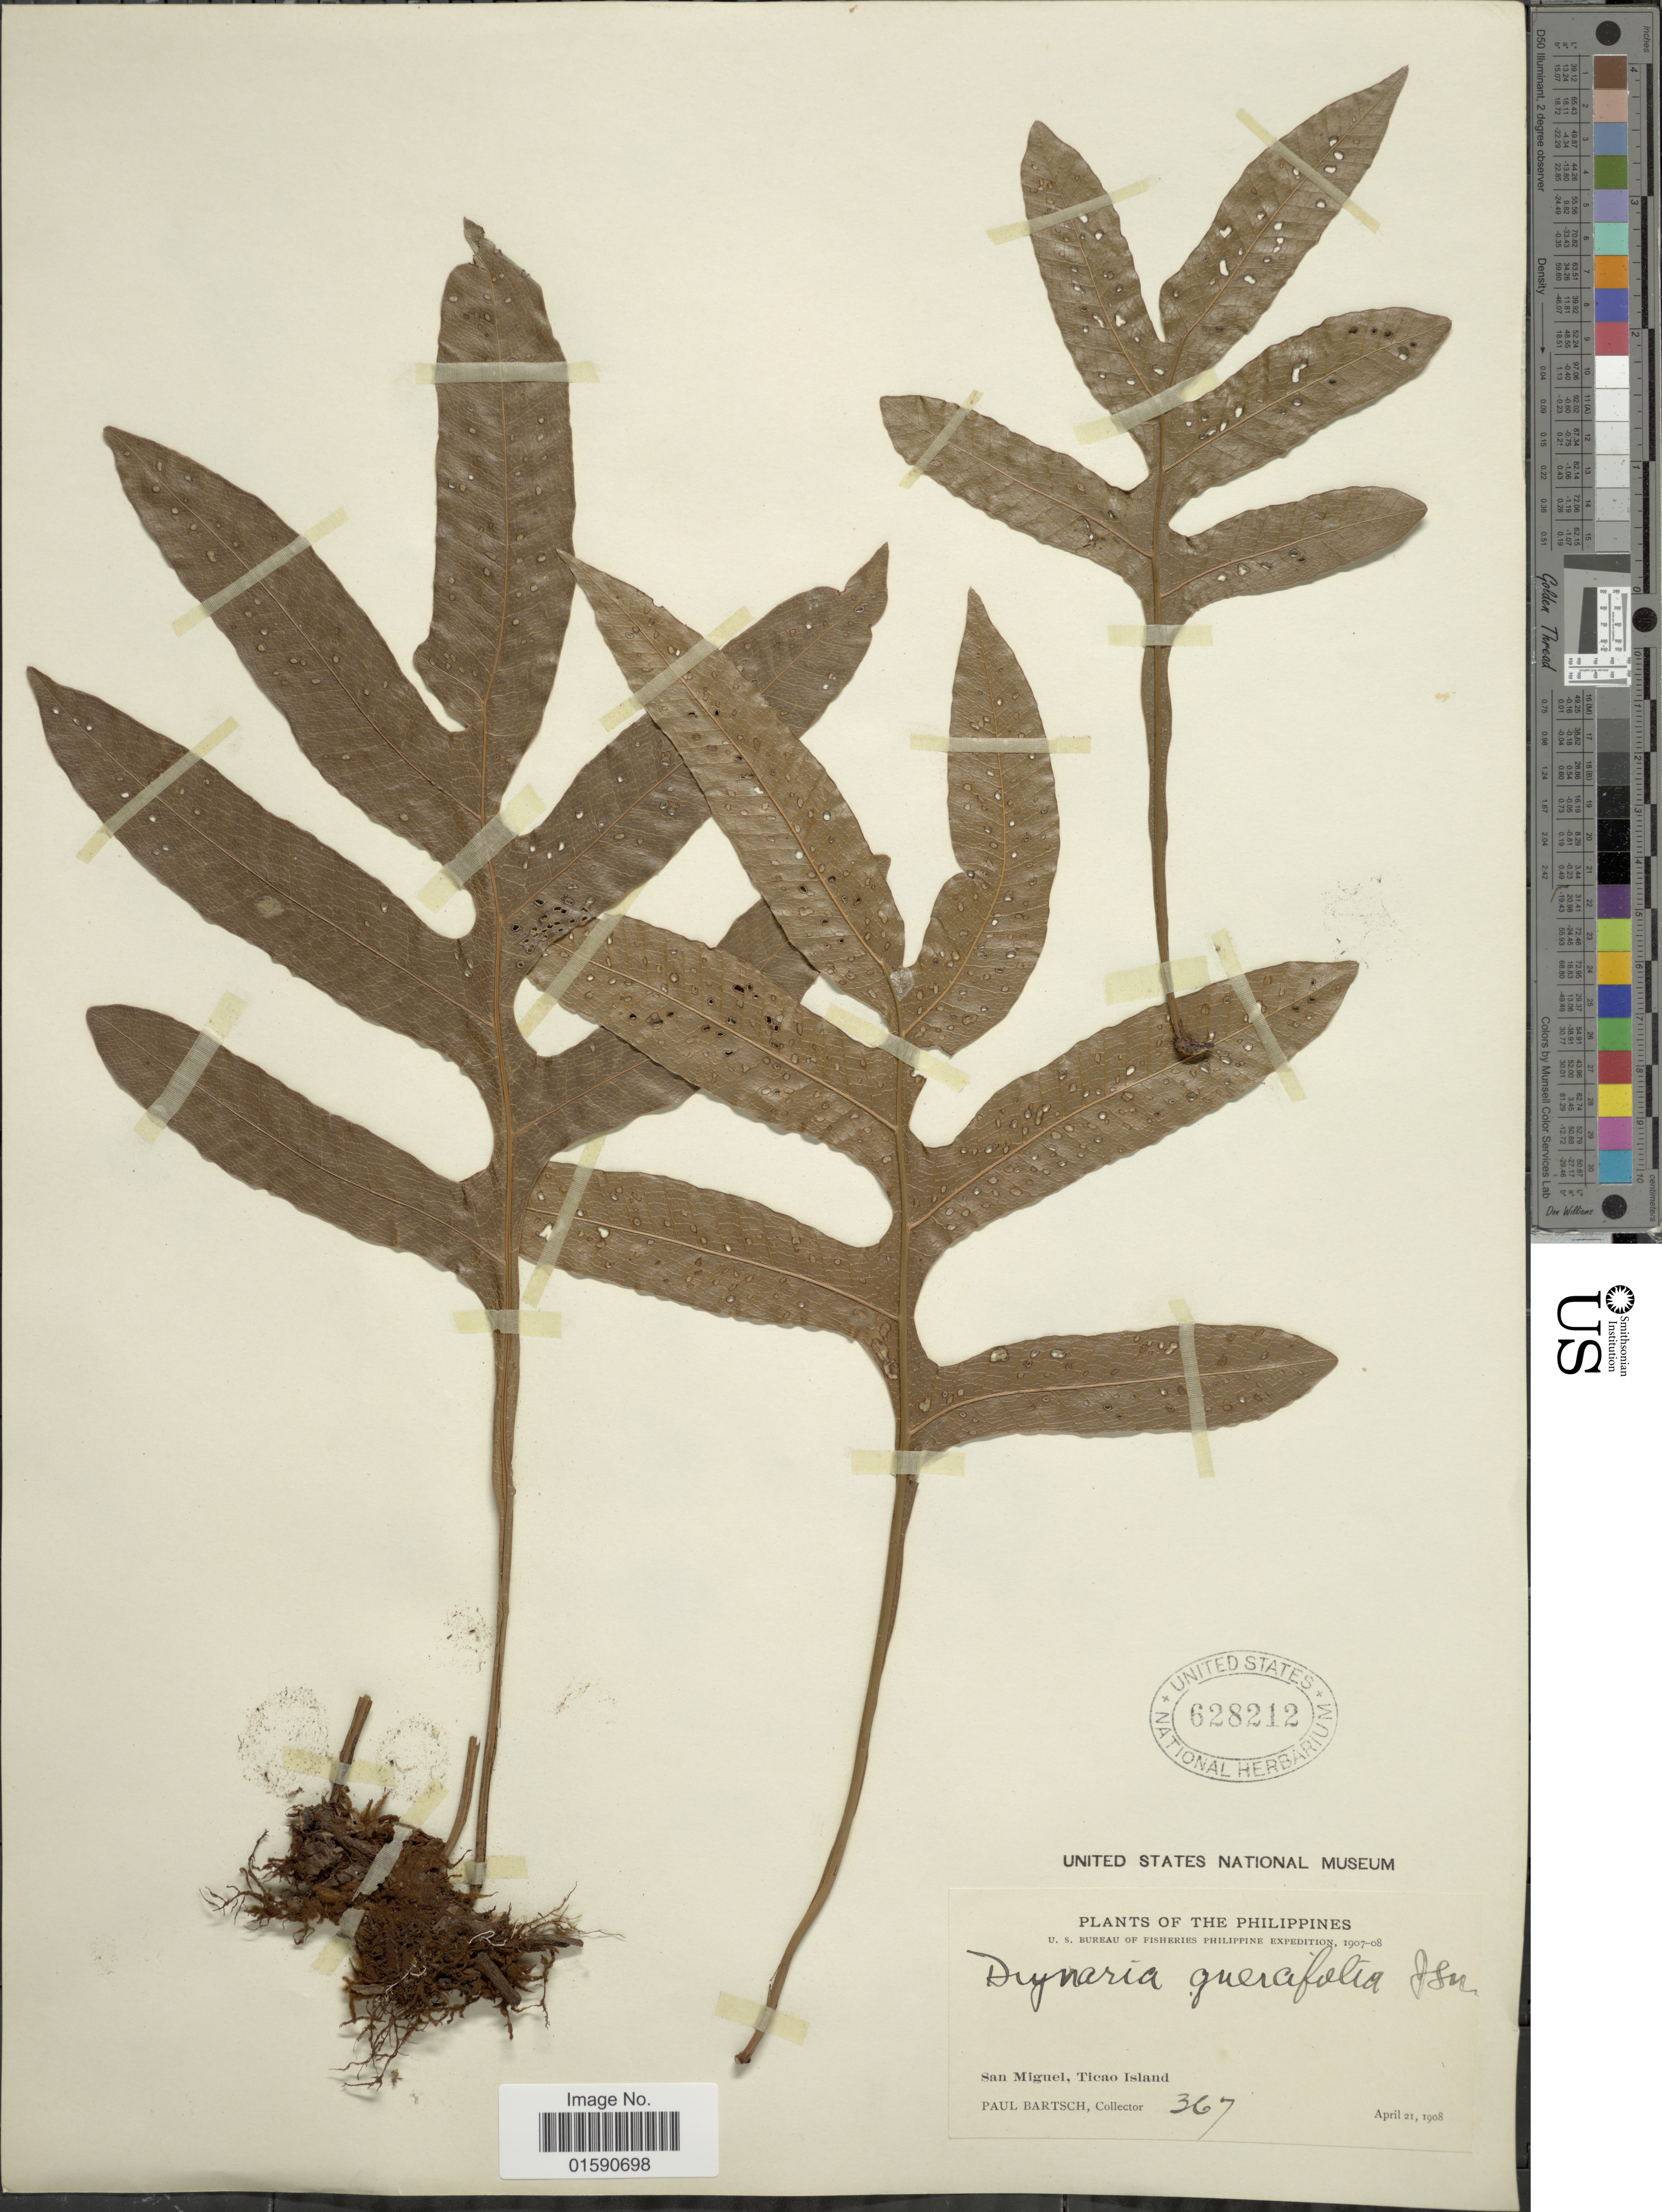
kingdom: Plantae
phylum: Tracheophyta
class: Polypodiopsida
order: Polypodiales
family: Polypodiaceae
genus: Drynaria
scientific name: Drynaria quercifolia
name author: (L.) J. Sm.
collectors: P. Bartsch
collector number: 367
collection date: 1908-04-21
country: Philippines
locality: San Miguel, Ticao Island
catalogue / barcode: US 628212